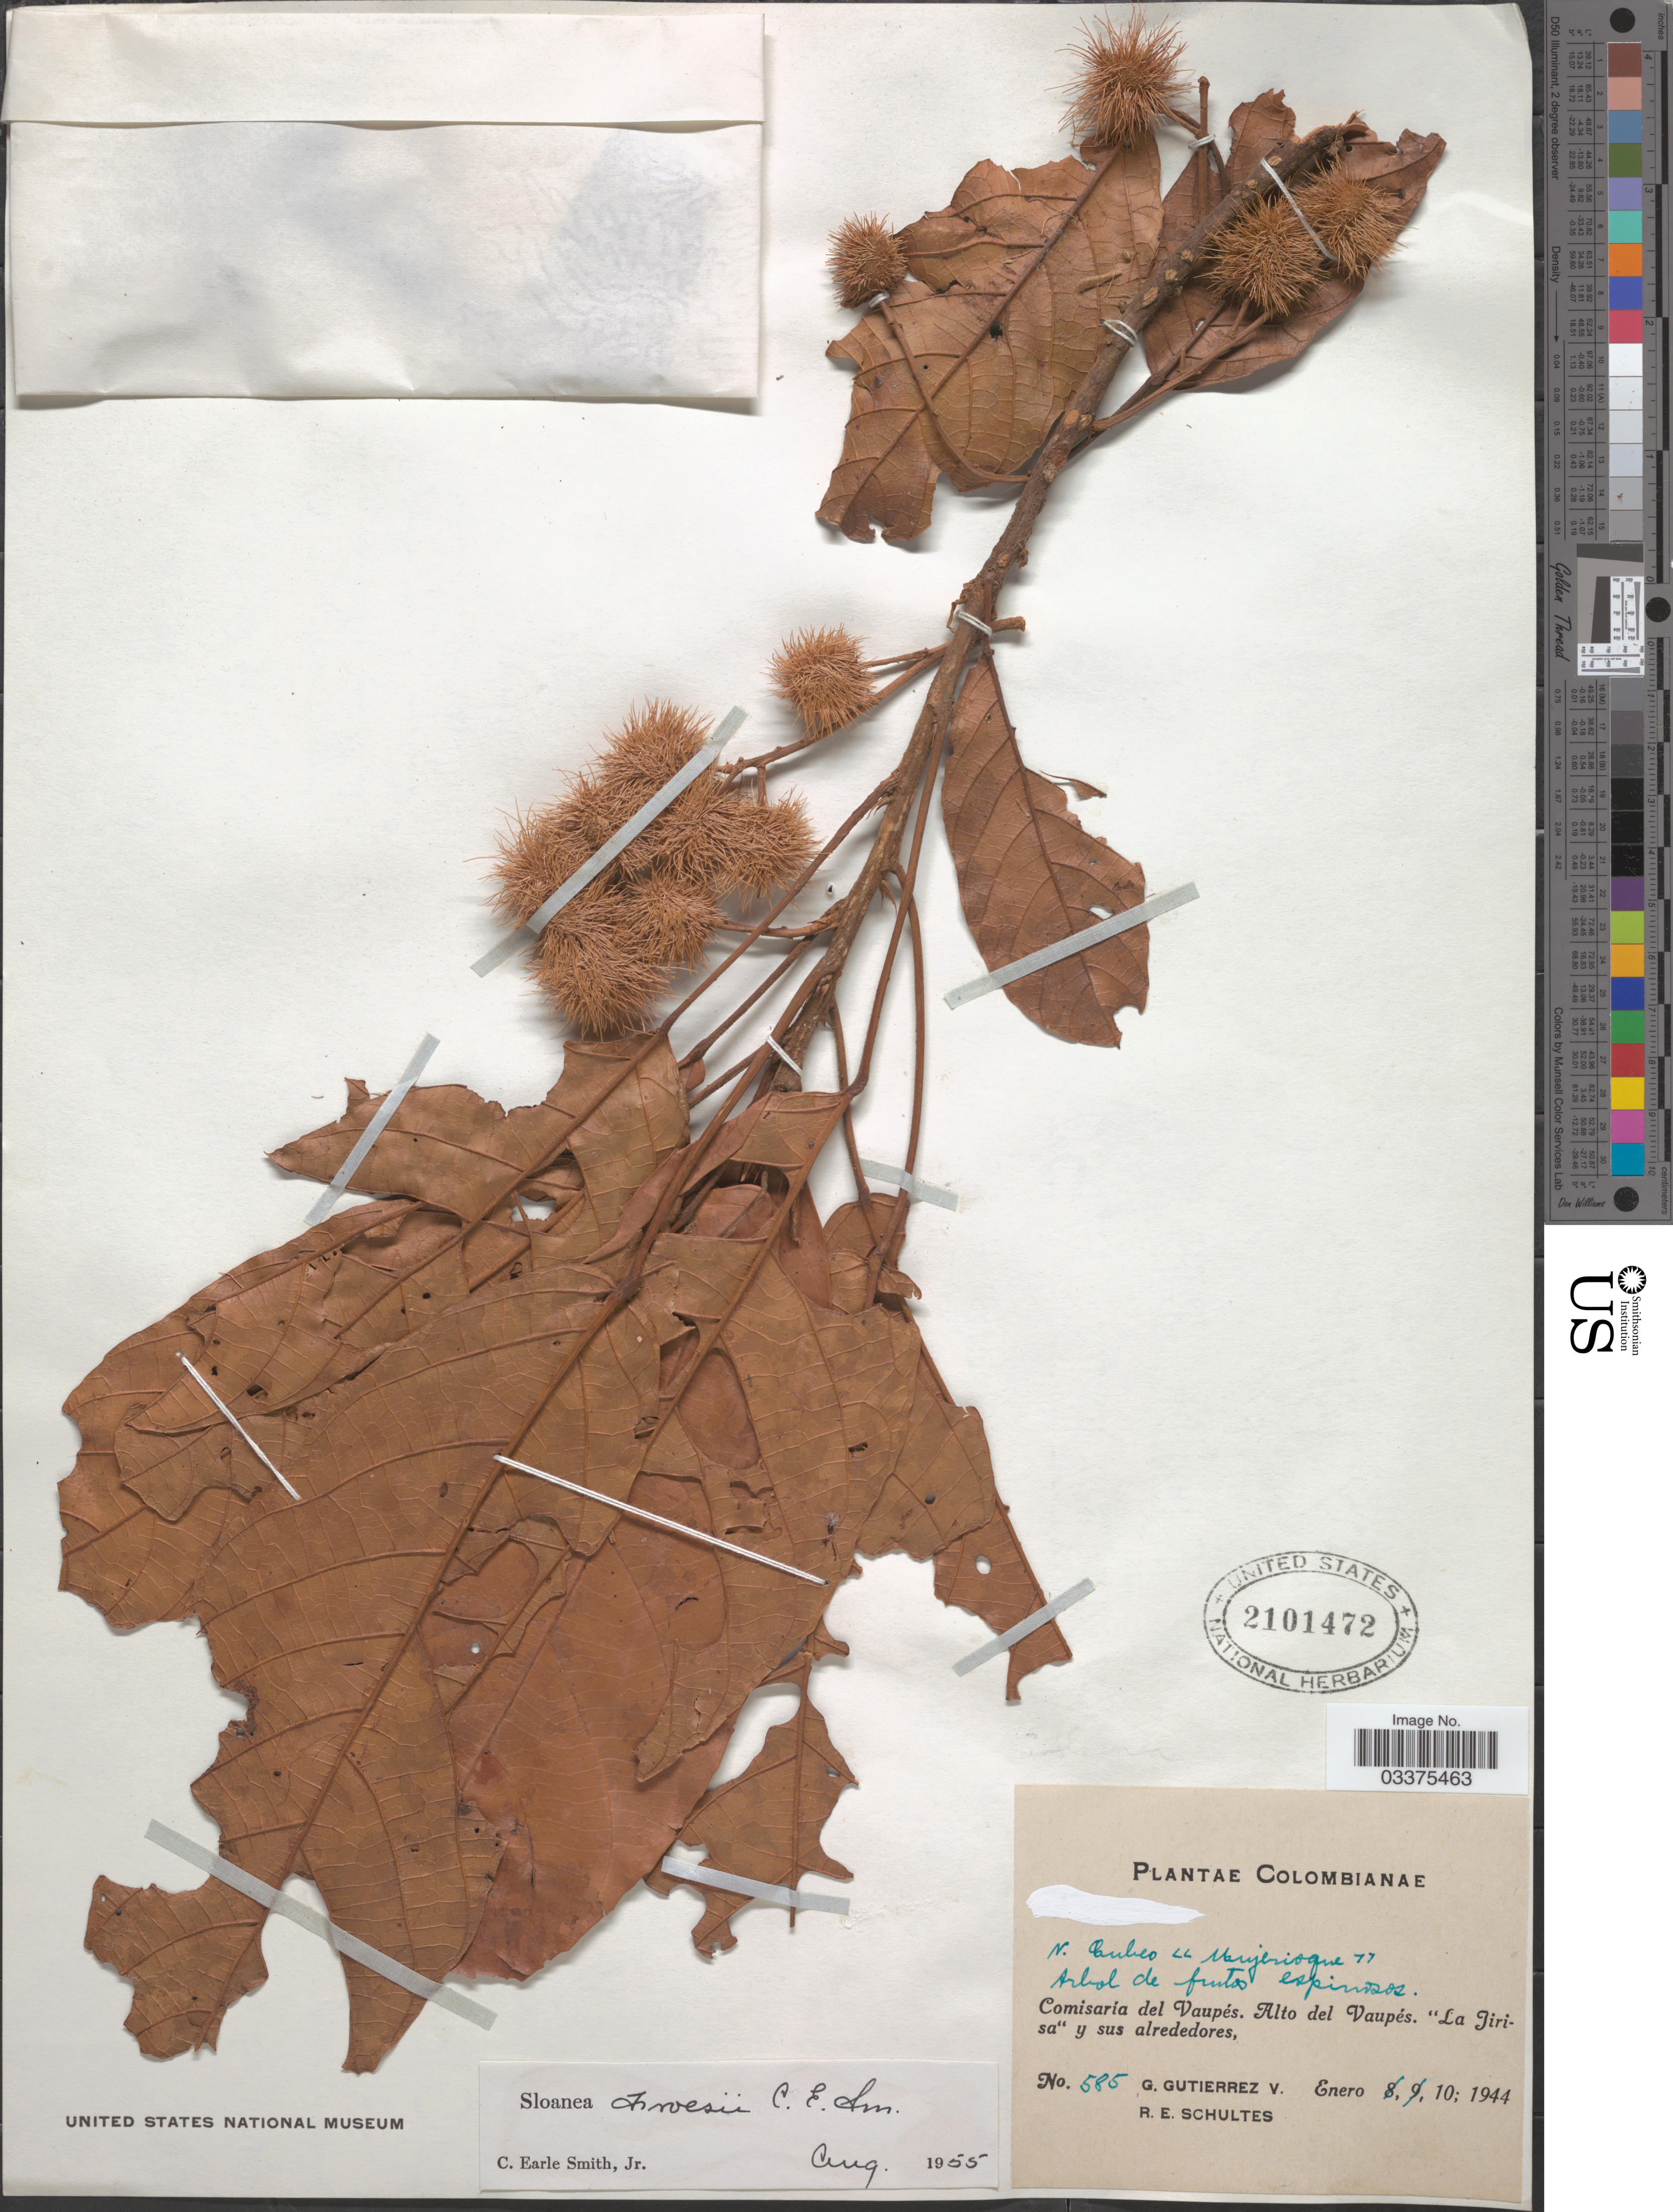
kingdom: Plantae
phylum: Tracheophyta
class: Magnoliopsida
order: Oxalidales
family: Elaeocarpaceae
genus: Sloanea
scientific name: Sloanea froesii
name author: Earle Sm.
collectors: G. Gutiérrez V. & R. E. Schultes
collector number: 585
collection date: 1944-01-10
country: Colombia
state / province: Vaupés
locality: Comisaría del Vaupés. Alto del Vaupés. "La Jirisa" y sus alrededores.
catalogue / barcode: US 2101472